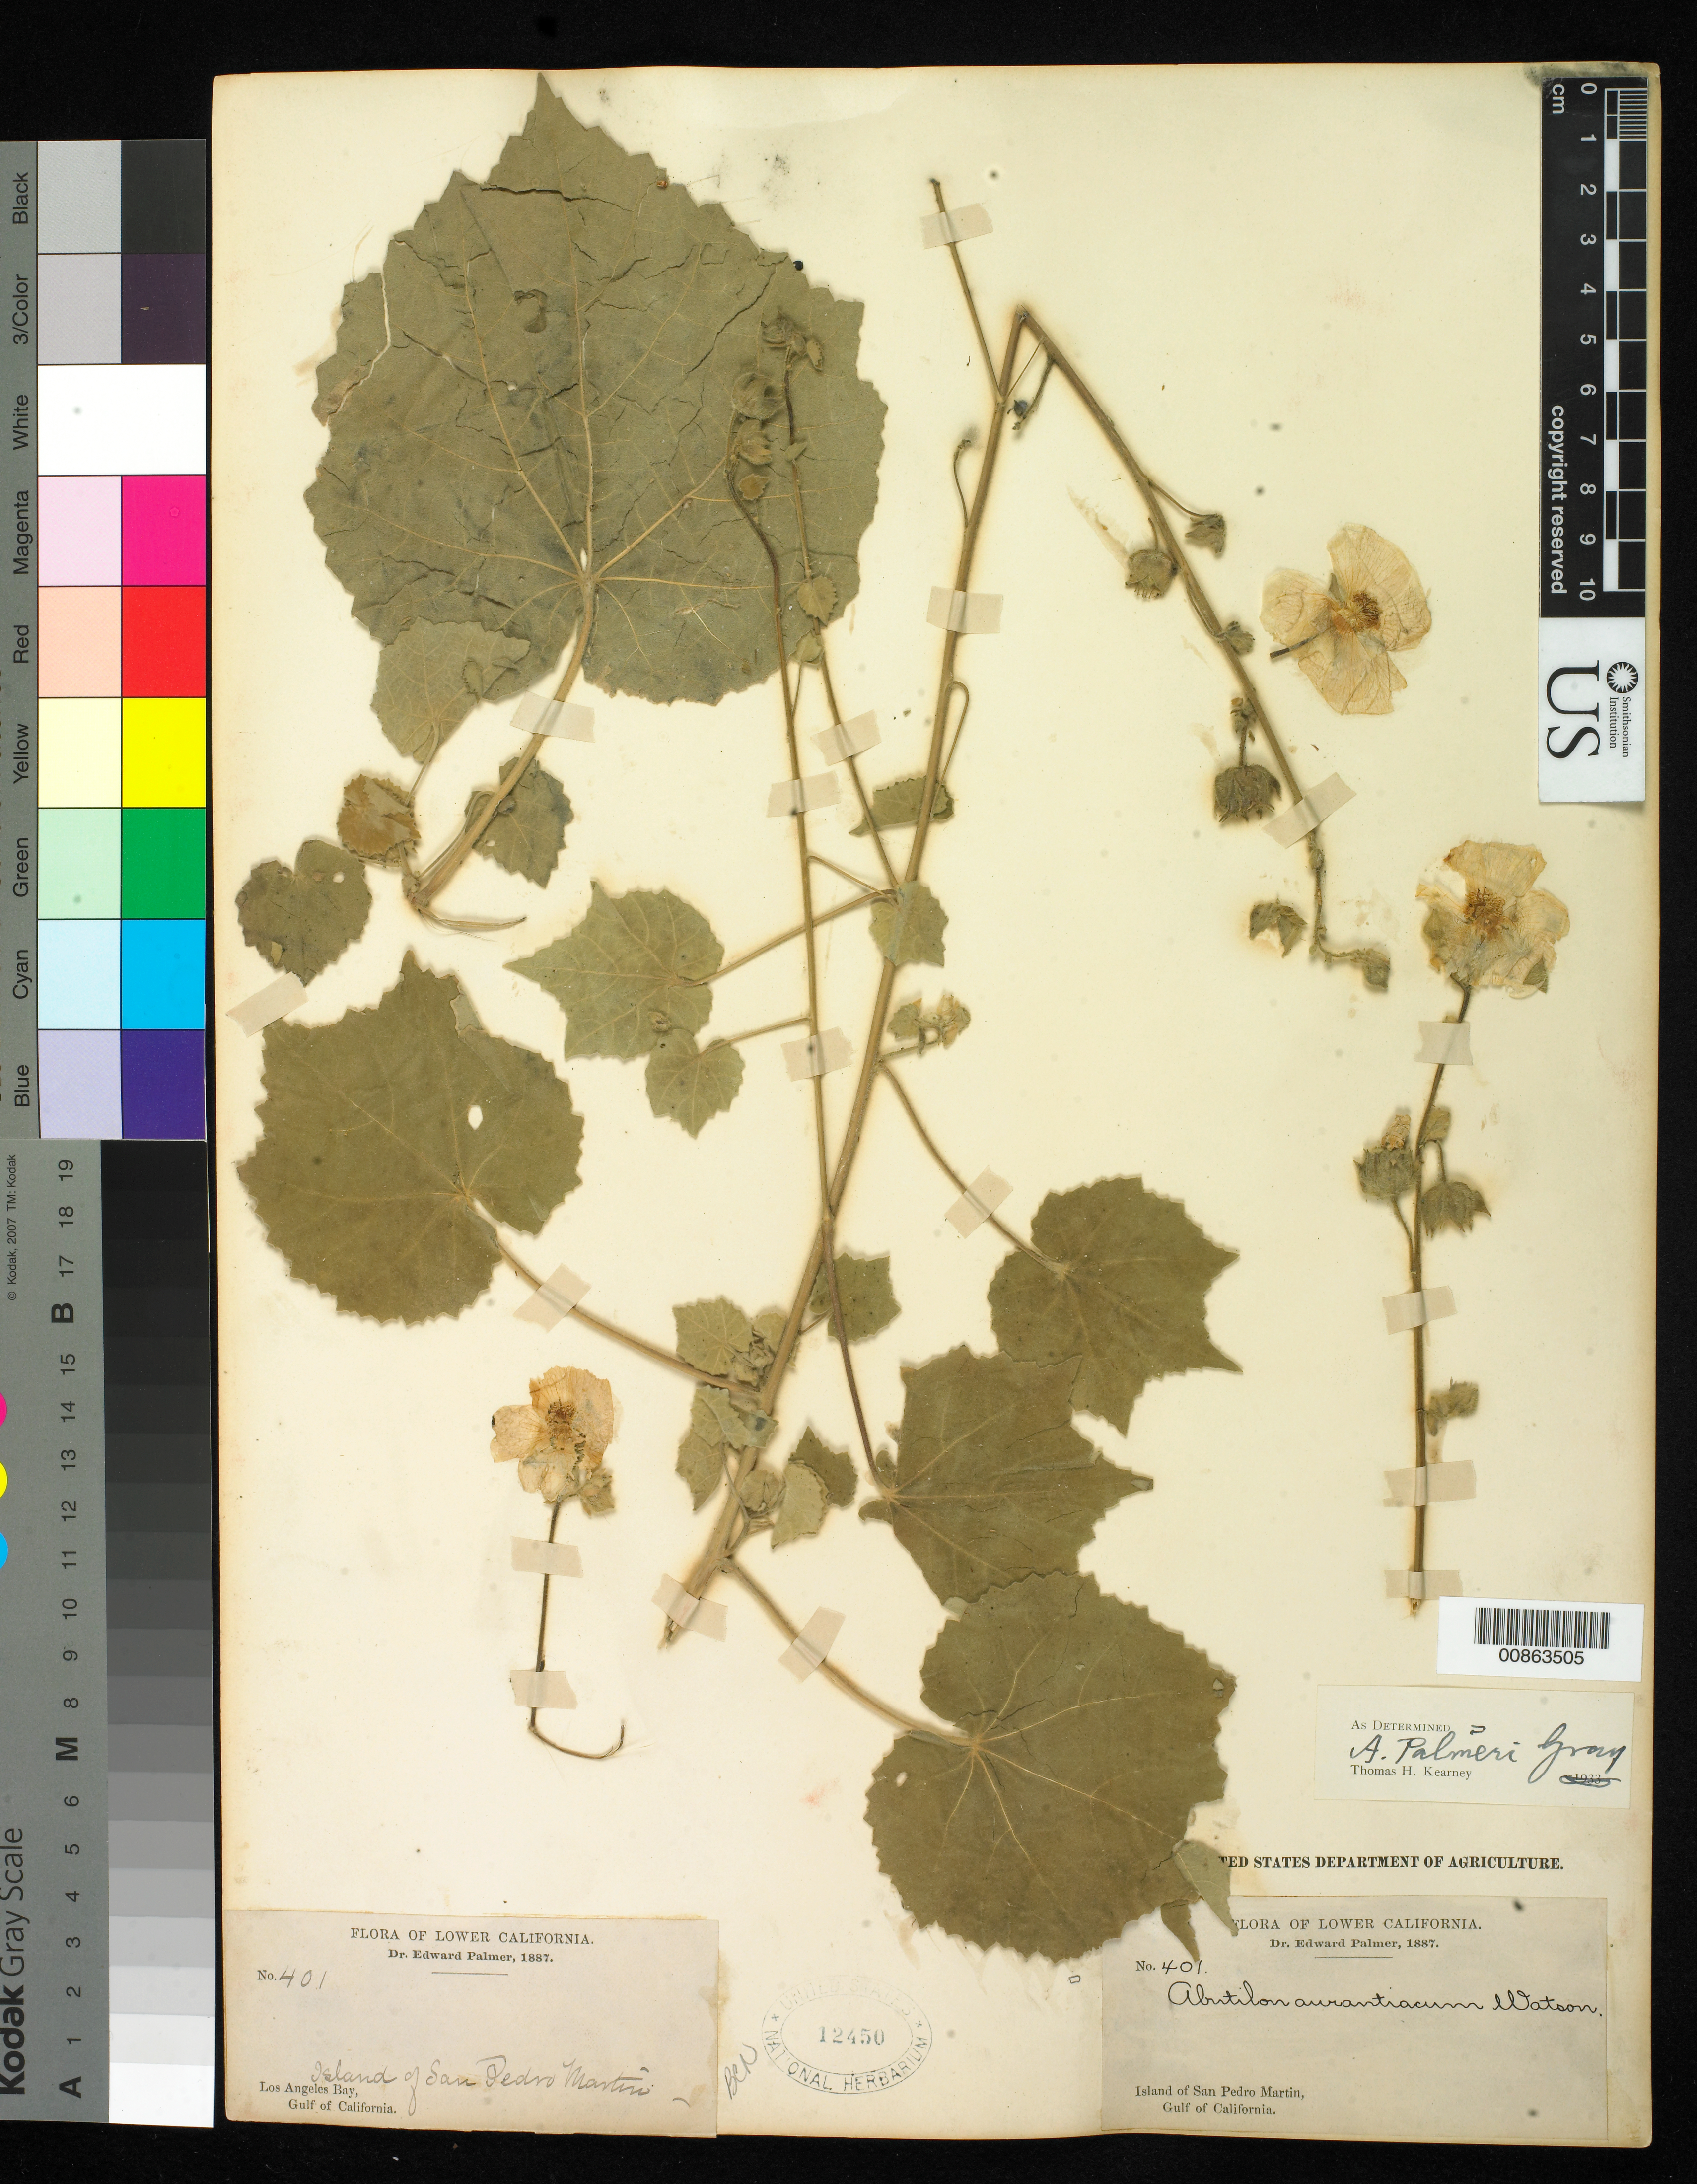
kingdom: Plantae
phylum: Tracheophyta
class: Magnoliopsida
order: Malvales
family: Malvaceae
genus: Abutilon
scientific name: Abutilon palmeri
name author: A. Gray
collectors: E. Palmer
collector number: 401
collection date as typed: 1887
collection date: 1887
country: Mexico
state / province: Sonora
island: San Pedro Mártir I.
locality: Island of San Pedro Mártir, Baja California. Gulf of California.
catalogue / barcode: US 12450